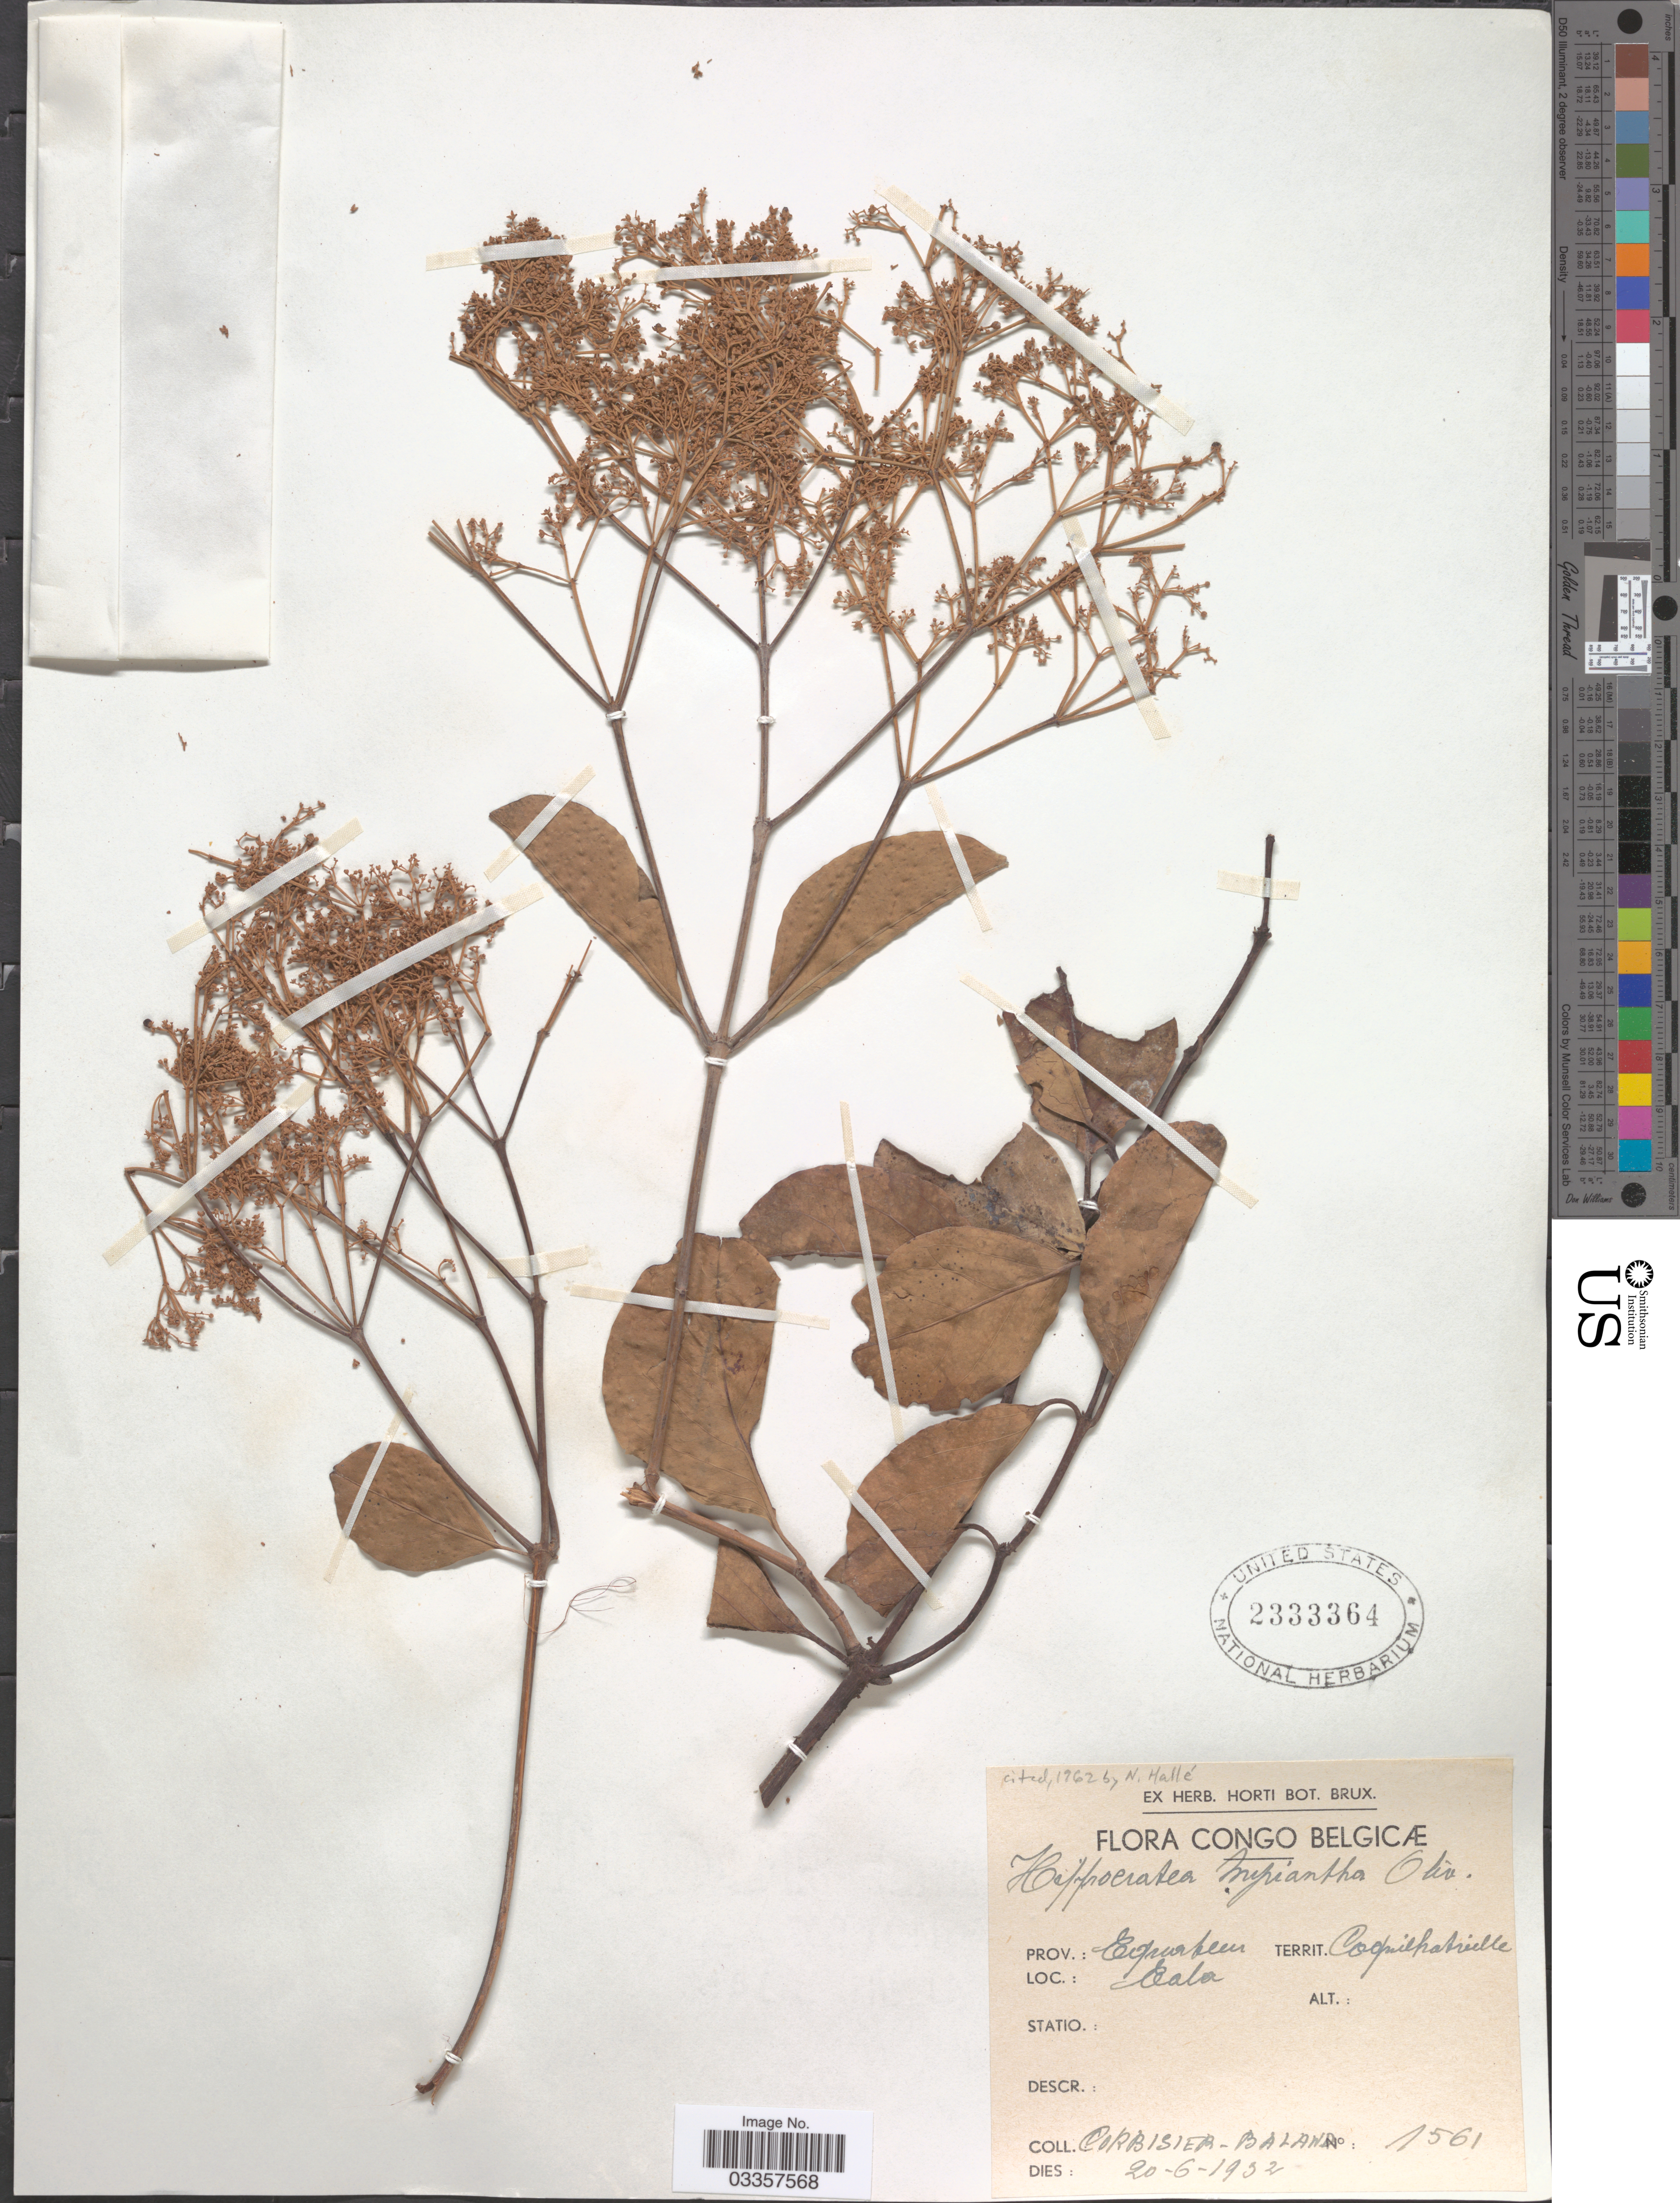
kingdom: Plantae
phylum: Tracheophyta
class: Magnoliopsida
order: Celastrales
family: Celastraceae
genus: Hippocratea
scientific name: Hippocratea myriantha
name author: Oliv.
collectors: Corbisier-Baland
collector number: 1561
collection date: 1932-06-20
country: Congo, Democratic Republic of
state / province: Equateur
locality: Congo Belgicæ. Prov. Equateur, Territ.: Coquilhatville. Eala.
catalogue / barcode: US 2333364